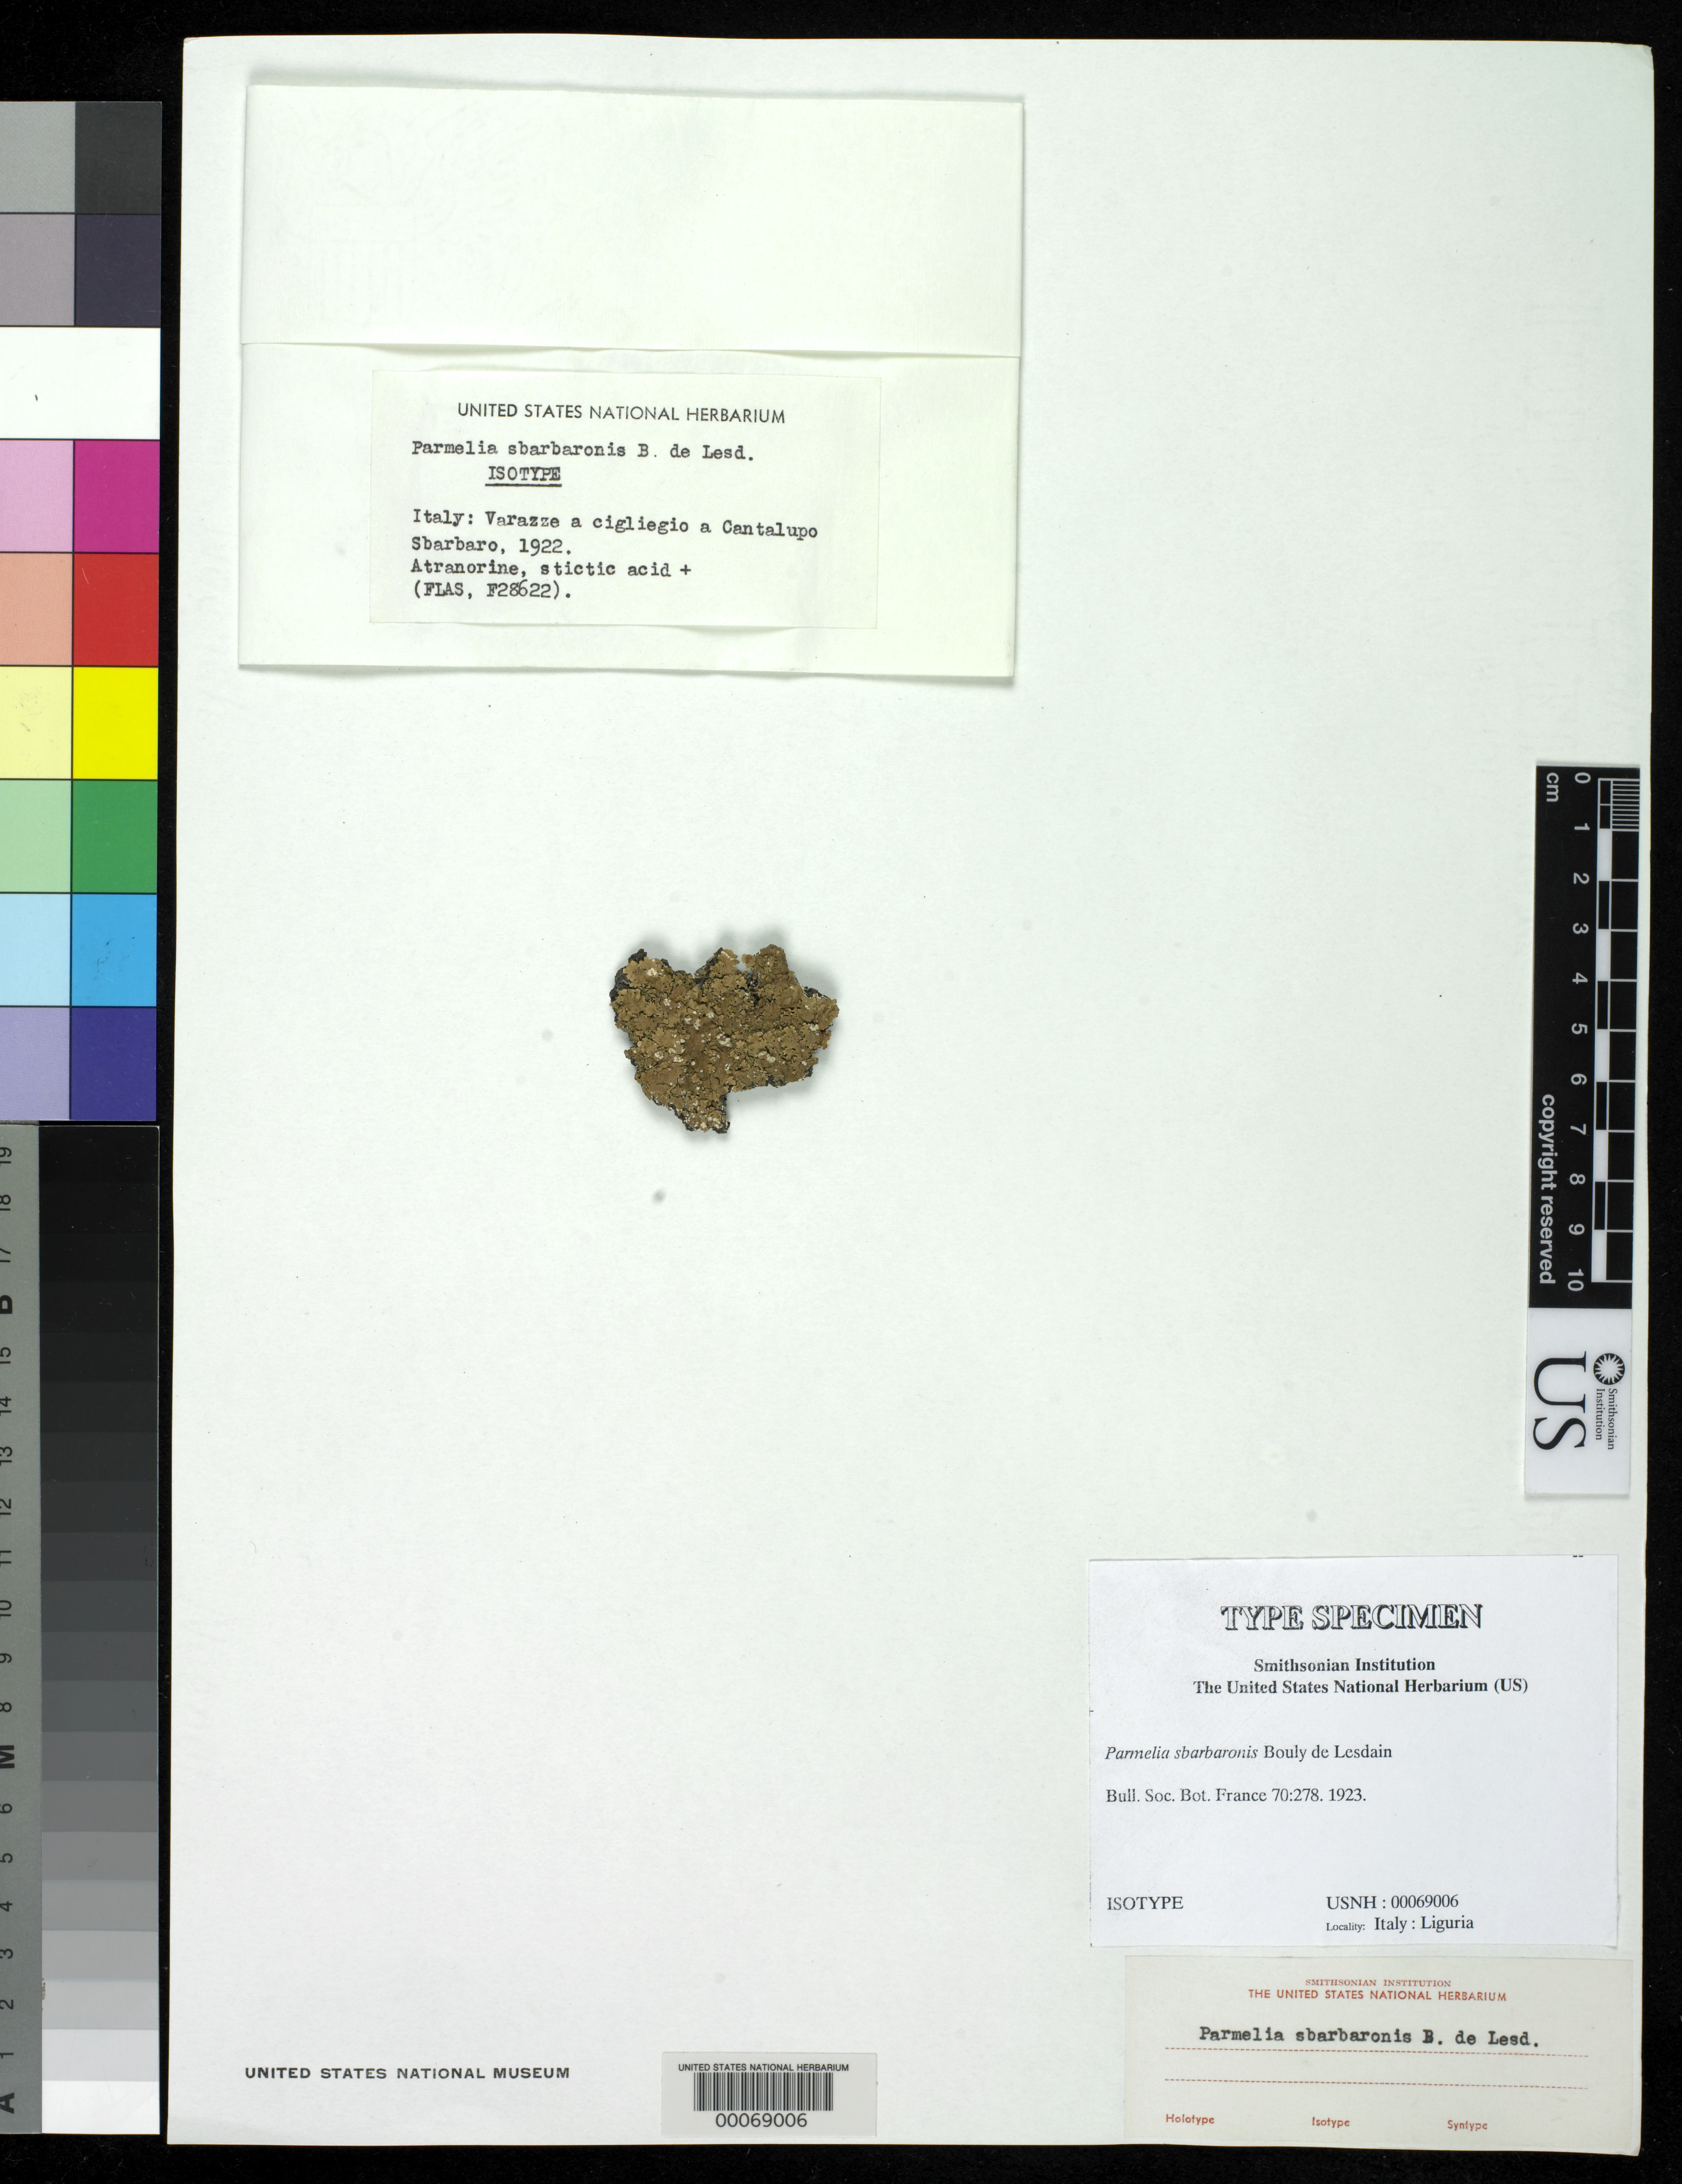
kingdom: Fungi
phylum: Ascomycota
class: Lecanoromycetes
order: Lecanorales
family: Parmeliaceae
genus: Parmelia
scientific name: Parmelia sbarbaronis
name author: B. de Lesd.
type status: Type Collection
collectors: C. Sbarbaro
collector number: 17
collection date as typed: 23 Nov 1922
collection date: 1922-11-23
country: Italy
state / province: Liguria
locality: Varazze Acigliegio a Catalupe.